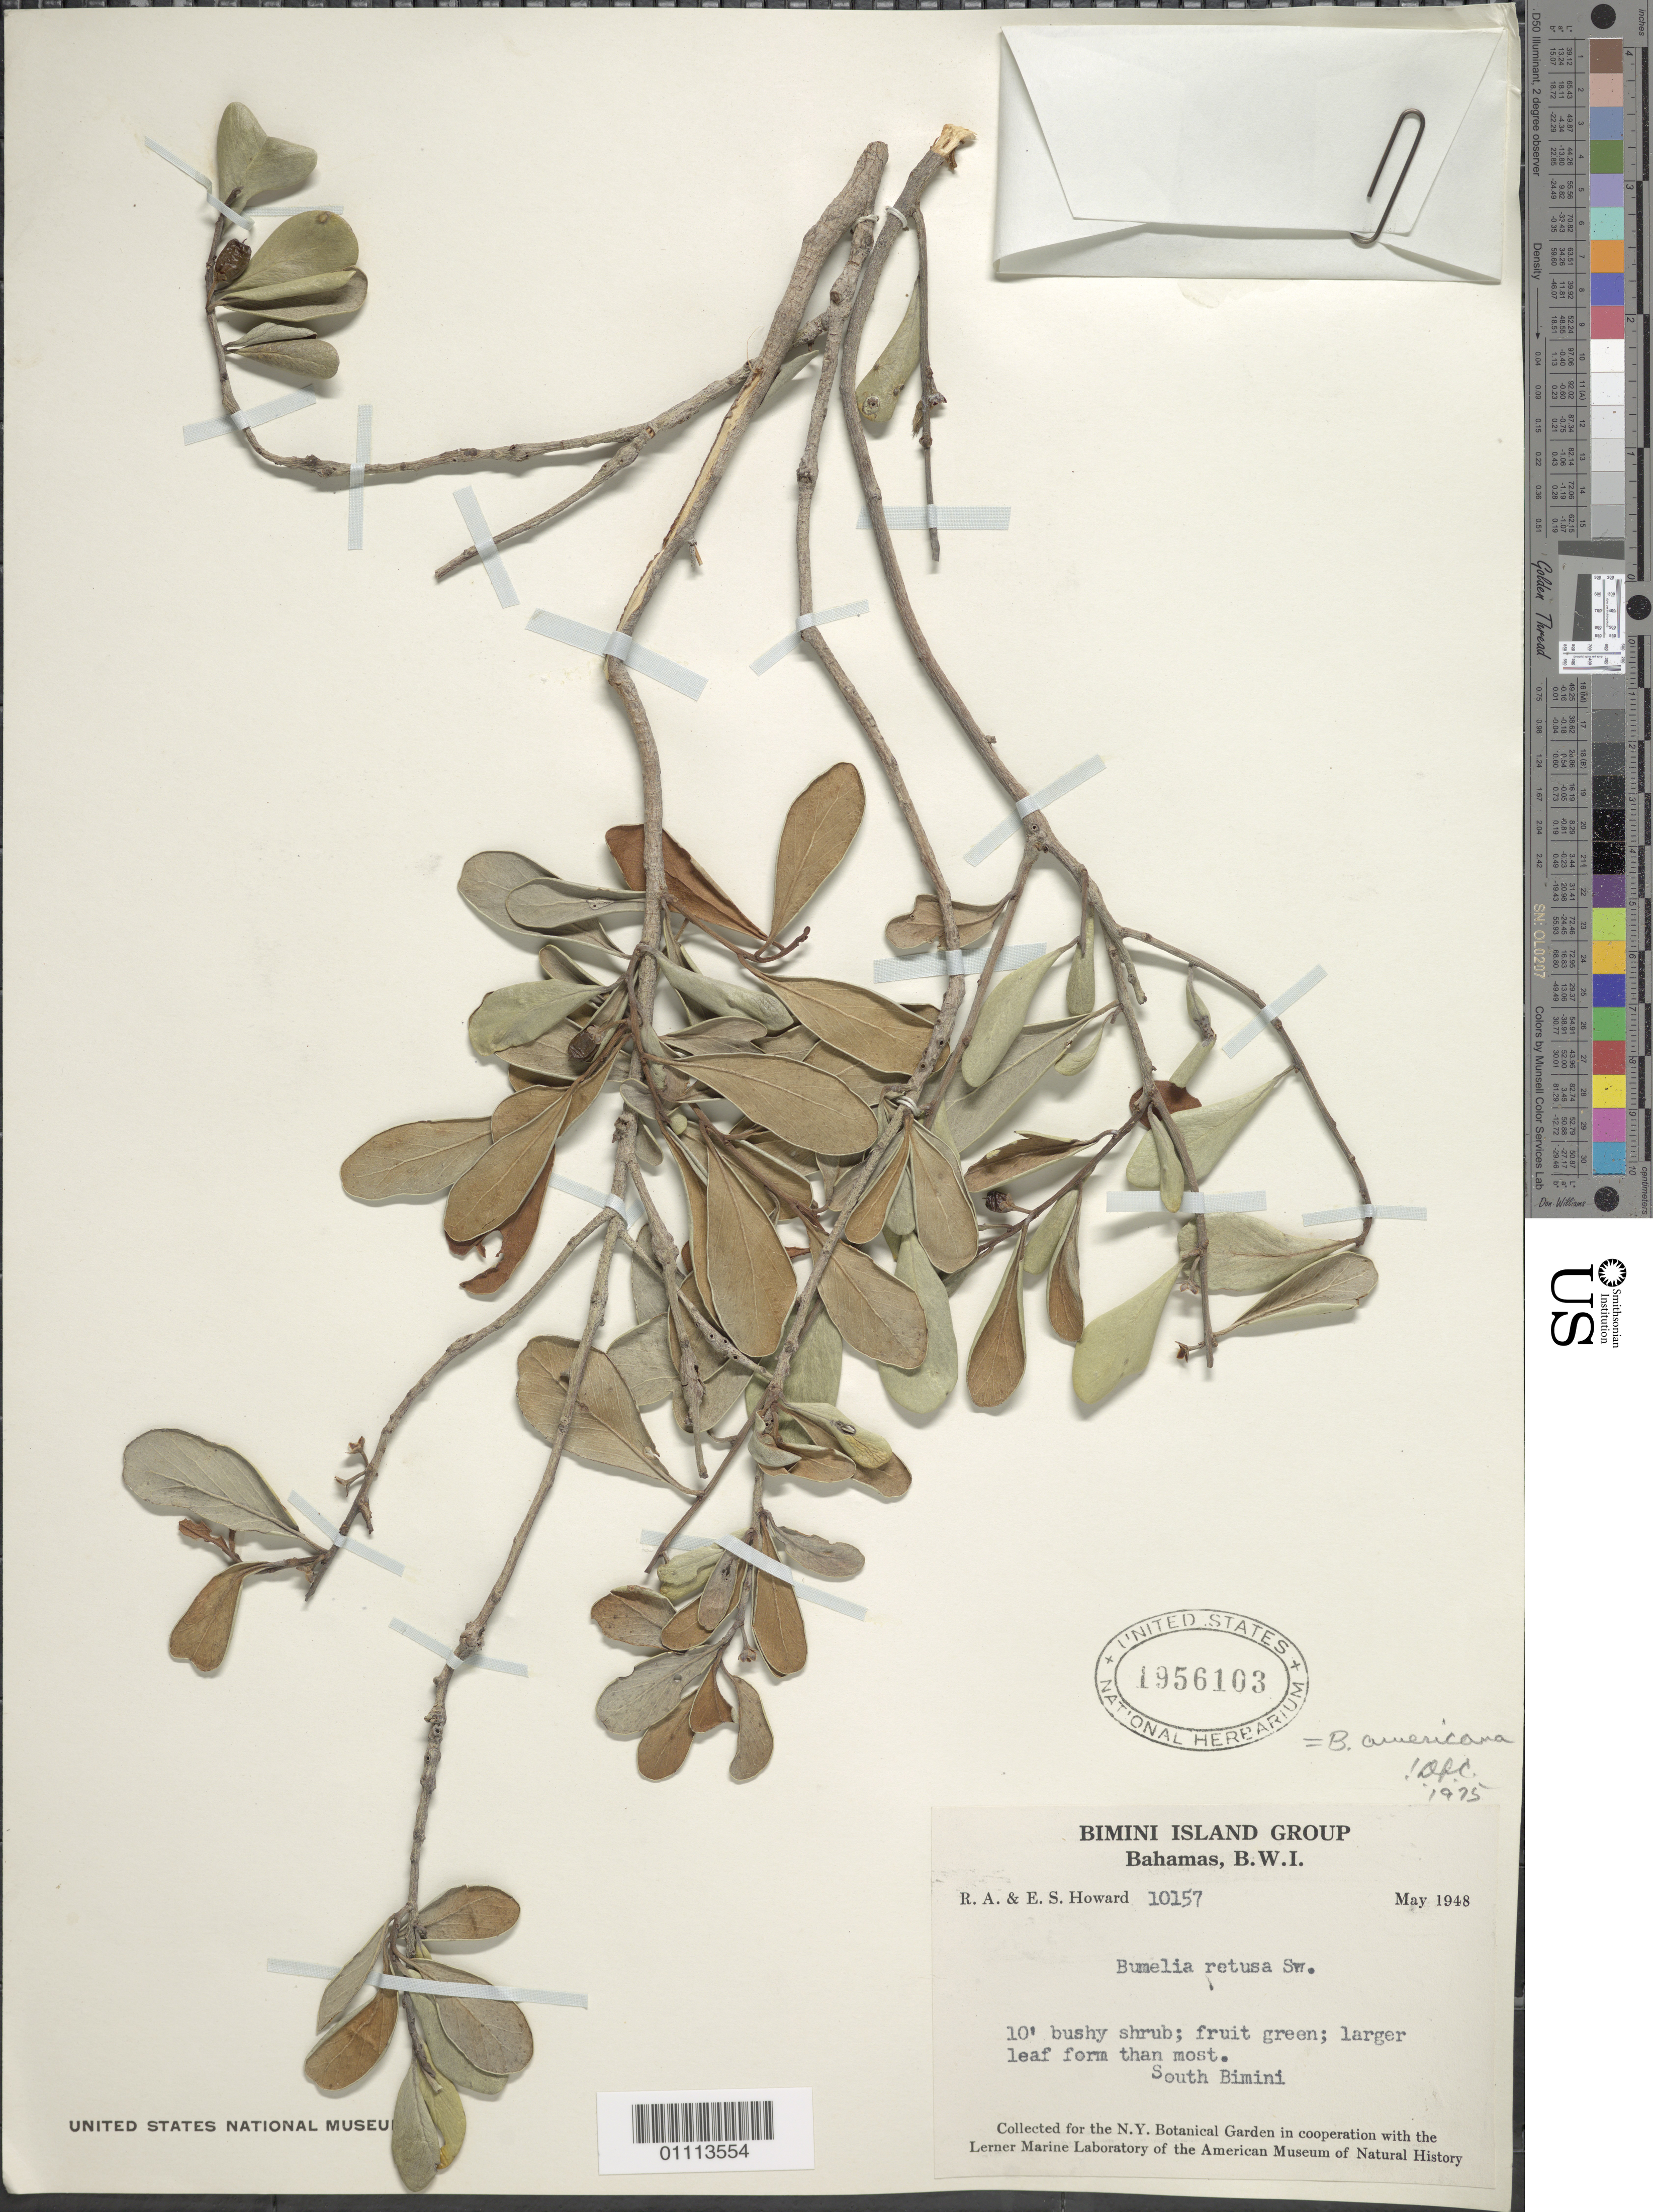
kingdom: Plantae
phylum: Tracheophyta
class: Magnoliopsida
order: Ericales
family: Sapotaceae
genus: Sideroxylon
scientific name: Sideroxylon americanum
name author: (Mill.) T.D. Penn.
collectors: R. A. Howard & E. S. Howard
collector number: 10157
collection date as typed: May 1948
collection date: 1948-05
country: Bahamas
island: South Bimini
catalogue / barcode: US 1956103